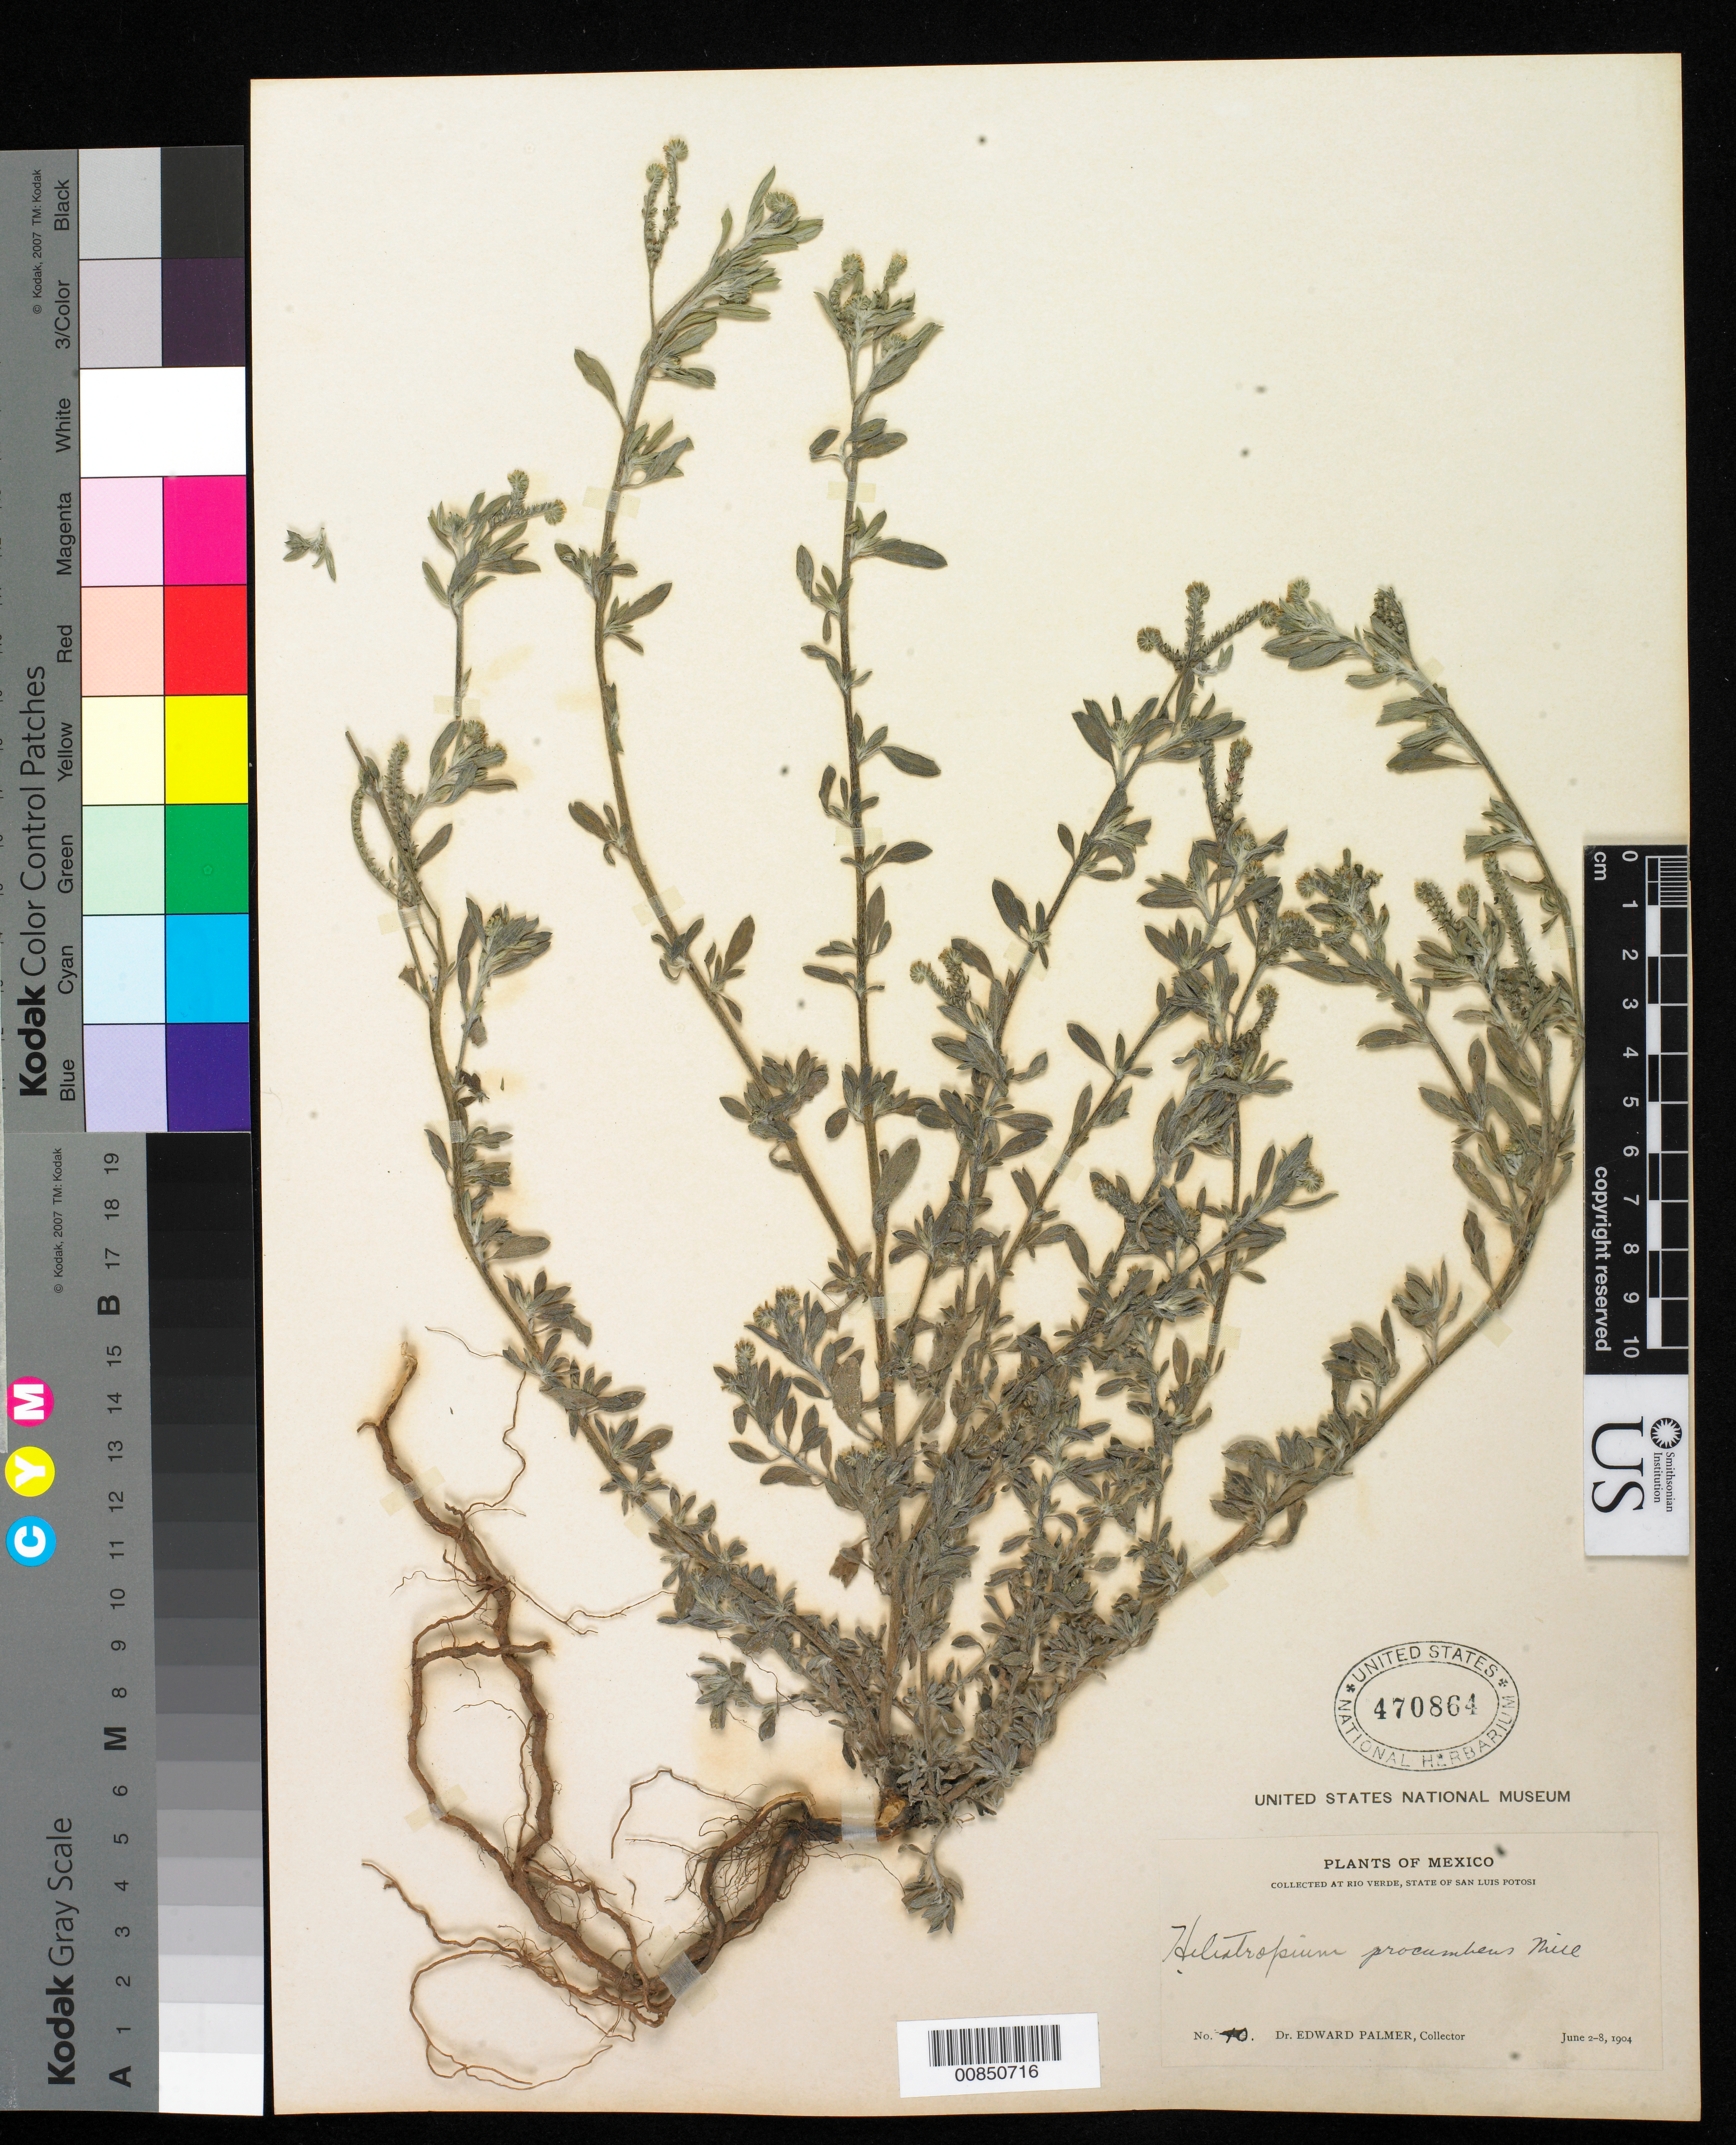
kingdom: Plantae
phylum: Tracheophyta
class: Magnoliopsida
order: Boraginales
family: Heliotropiaceae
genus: Euploca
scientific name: Euploca procumbens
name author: (Mill.) Diane & Hilger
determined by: Feuillet, C.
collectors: E. Palmer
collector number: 10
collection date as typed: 02 Jun 1904 to 08 Jun 1904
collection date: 1904-06-02/1904-06-08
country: Mexico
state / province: San Luis Potosí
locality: Río Verde, San Luis Potosí.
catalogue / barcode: US 470864